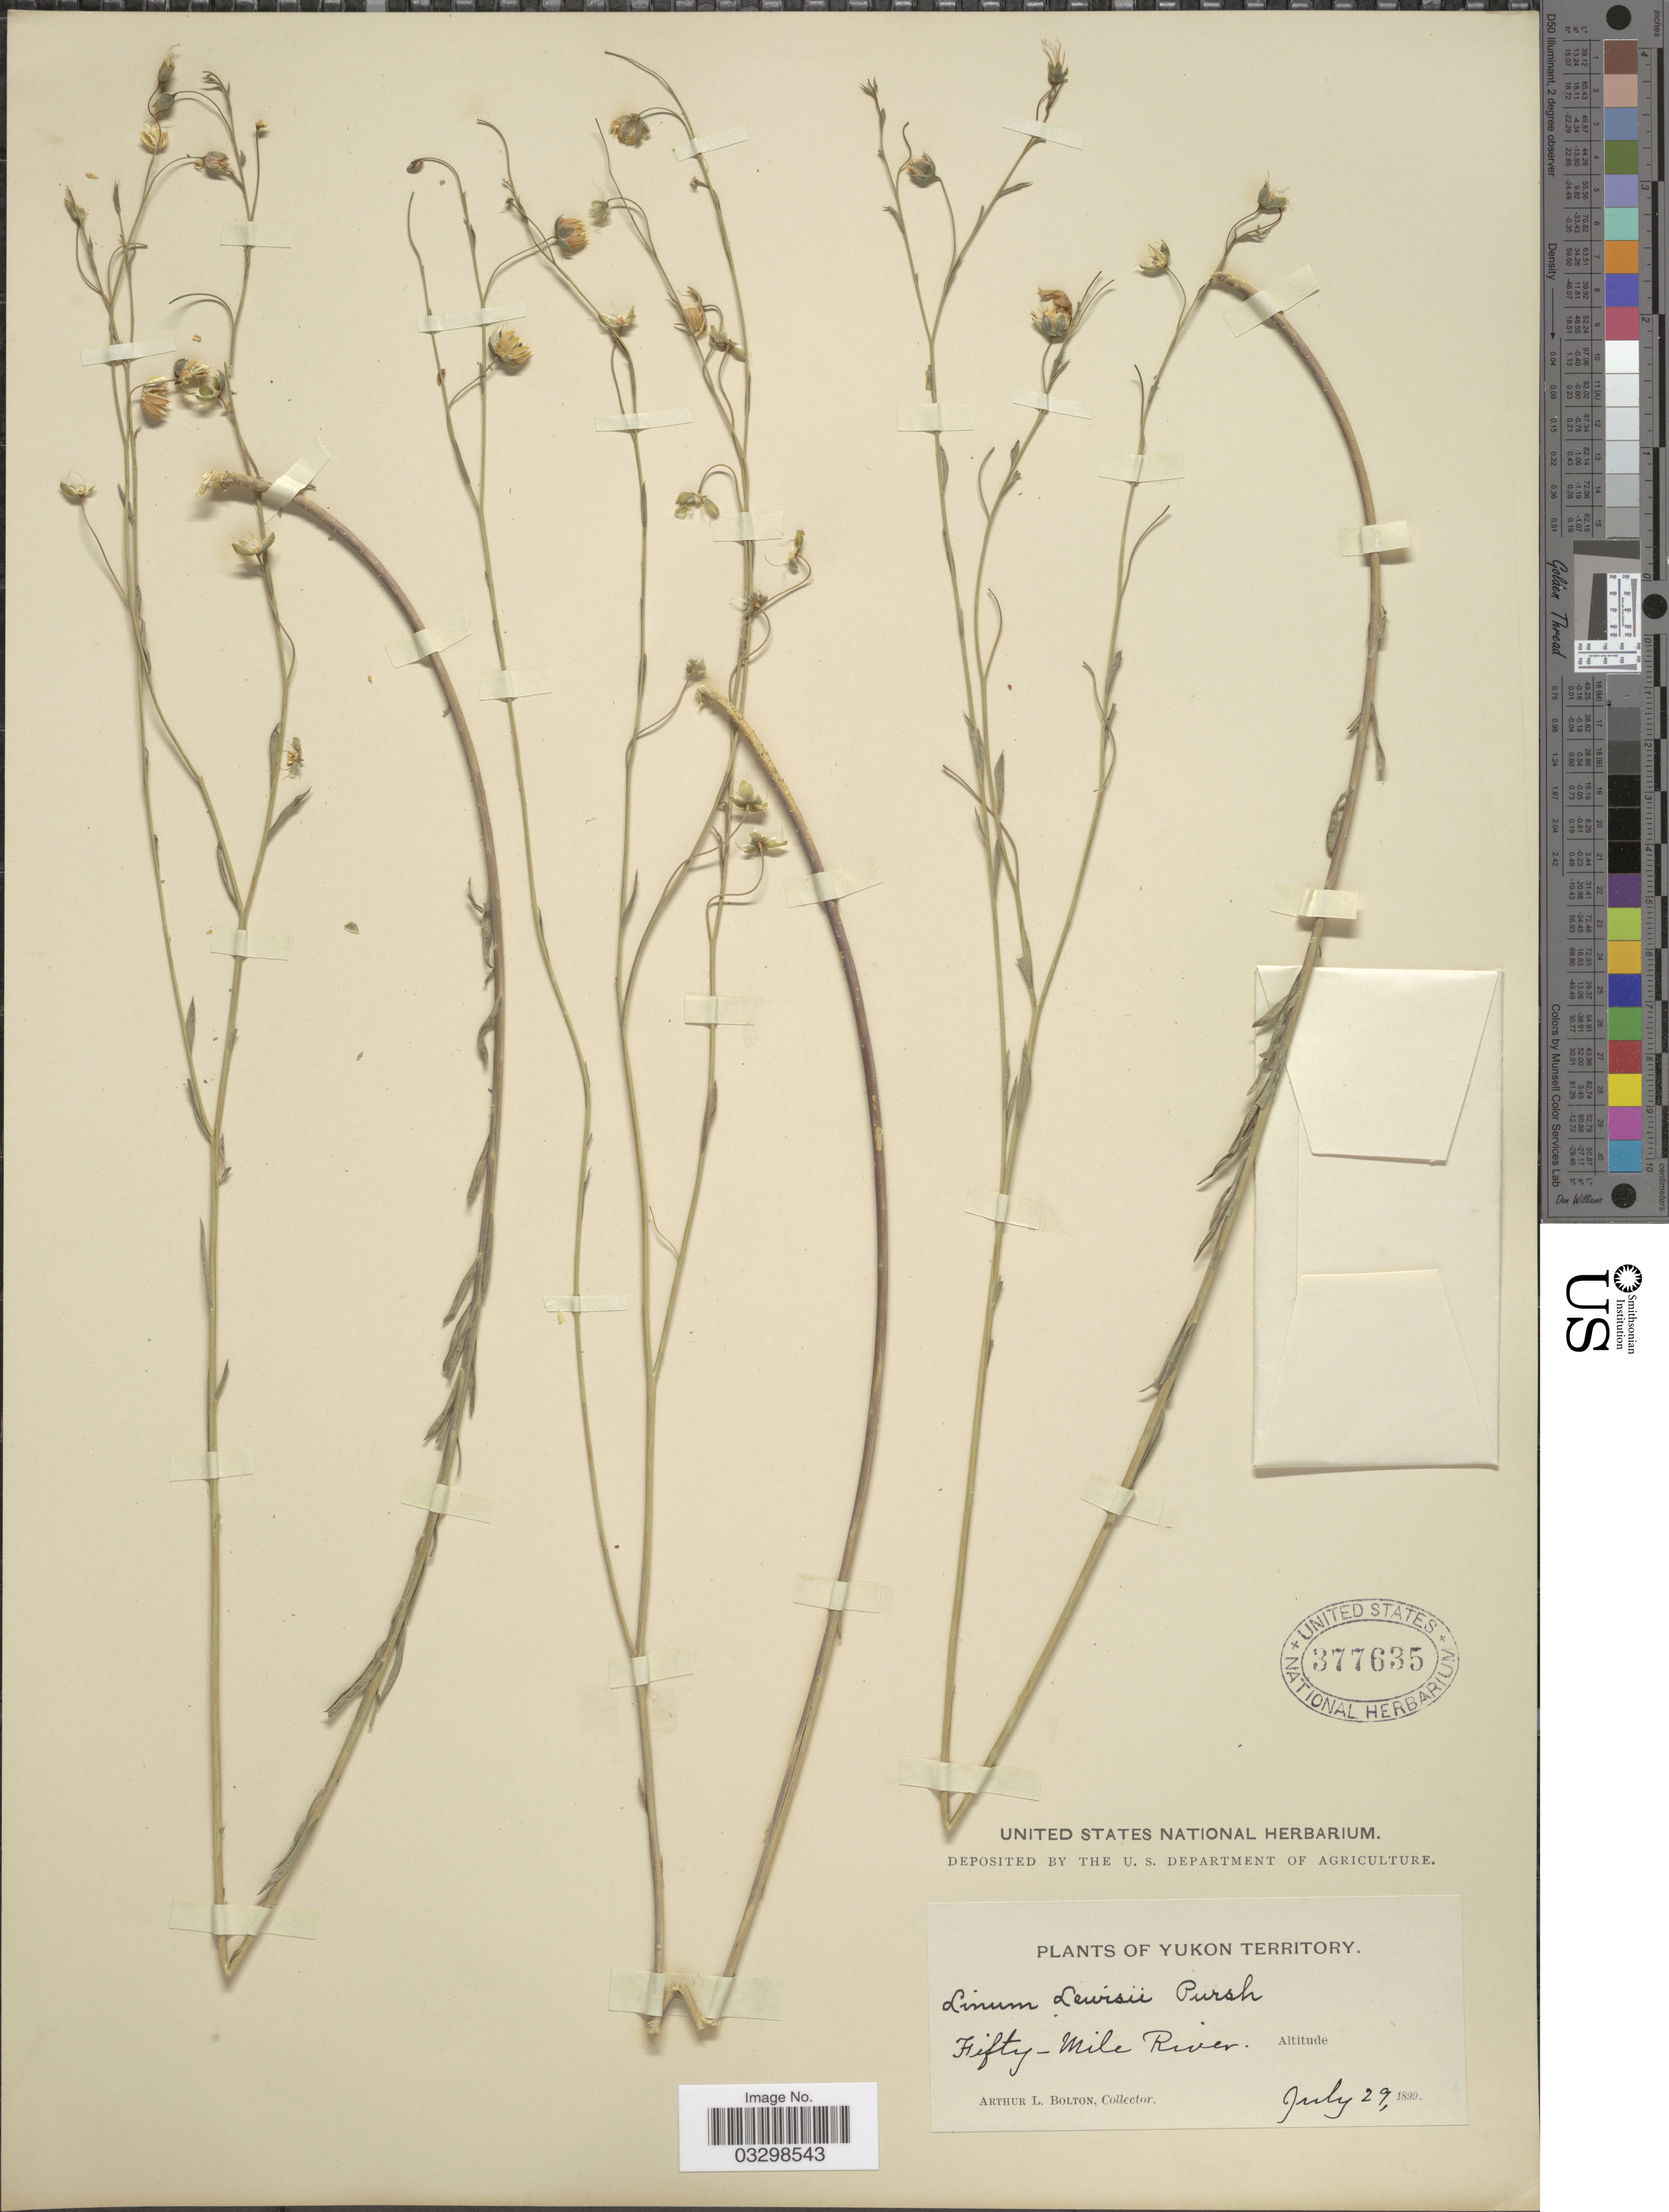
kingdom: Plantae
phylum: Tracheophyta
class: Magnoliopsida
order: Malpighiales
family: Linaceae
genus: Linum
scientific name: Linum lewisii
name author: Pursh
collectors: A. Bolton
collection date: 1899-07-29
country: Canada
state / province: Yukon Territory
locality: Fifty-Mile River.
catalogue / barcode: US 377635